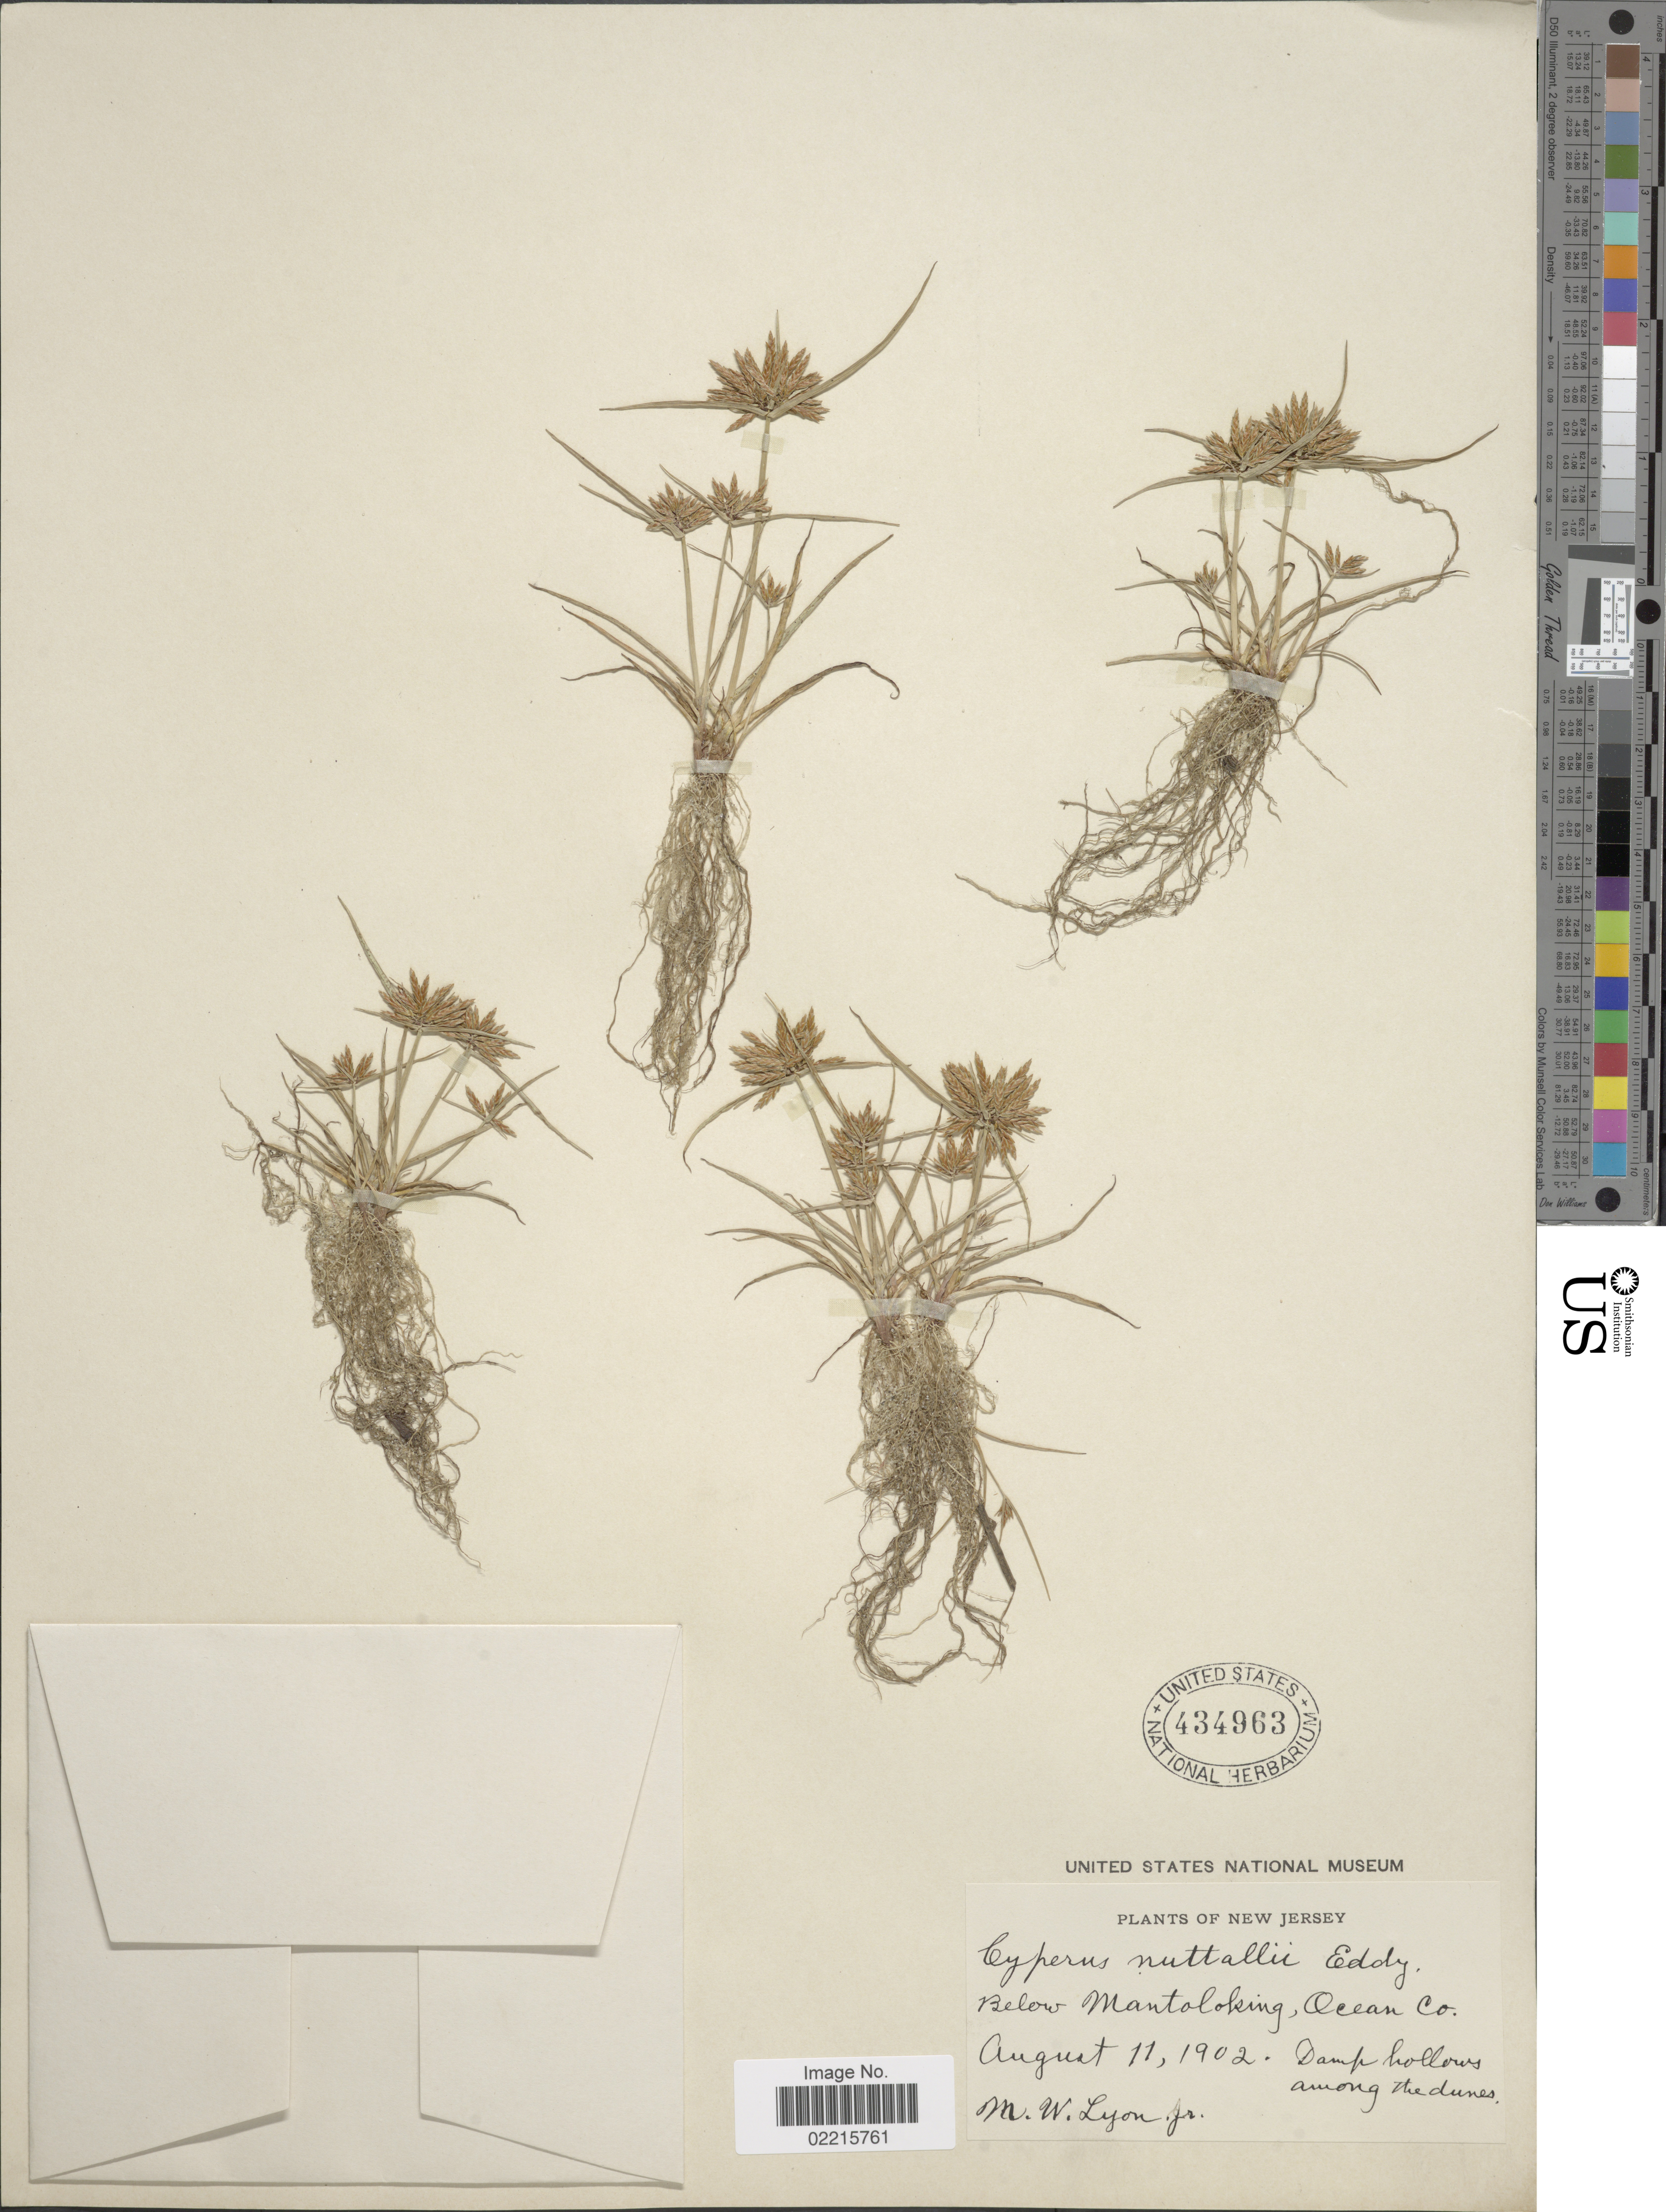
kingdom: Plantae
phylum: Tracheophyta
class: Liliopsida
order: Poales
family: Cyperaceae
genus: Cyperus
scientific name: Cyperus filicinus Vahl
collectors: M. Lyon Jr.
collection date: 1902-08-11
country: United States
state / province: New Jersey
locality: Below Mantoloking, Ocean Co.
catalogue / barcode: US 434963